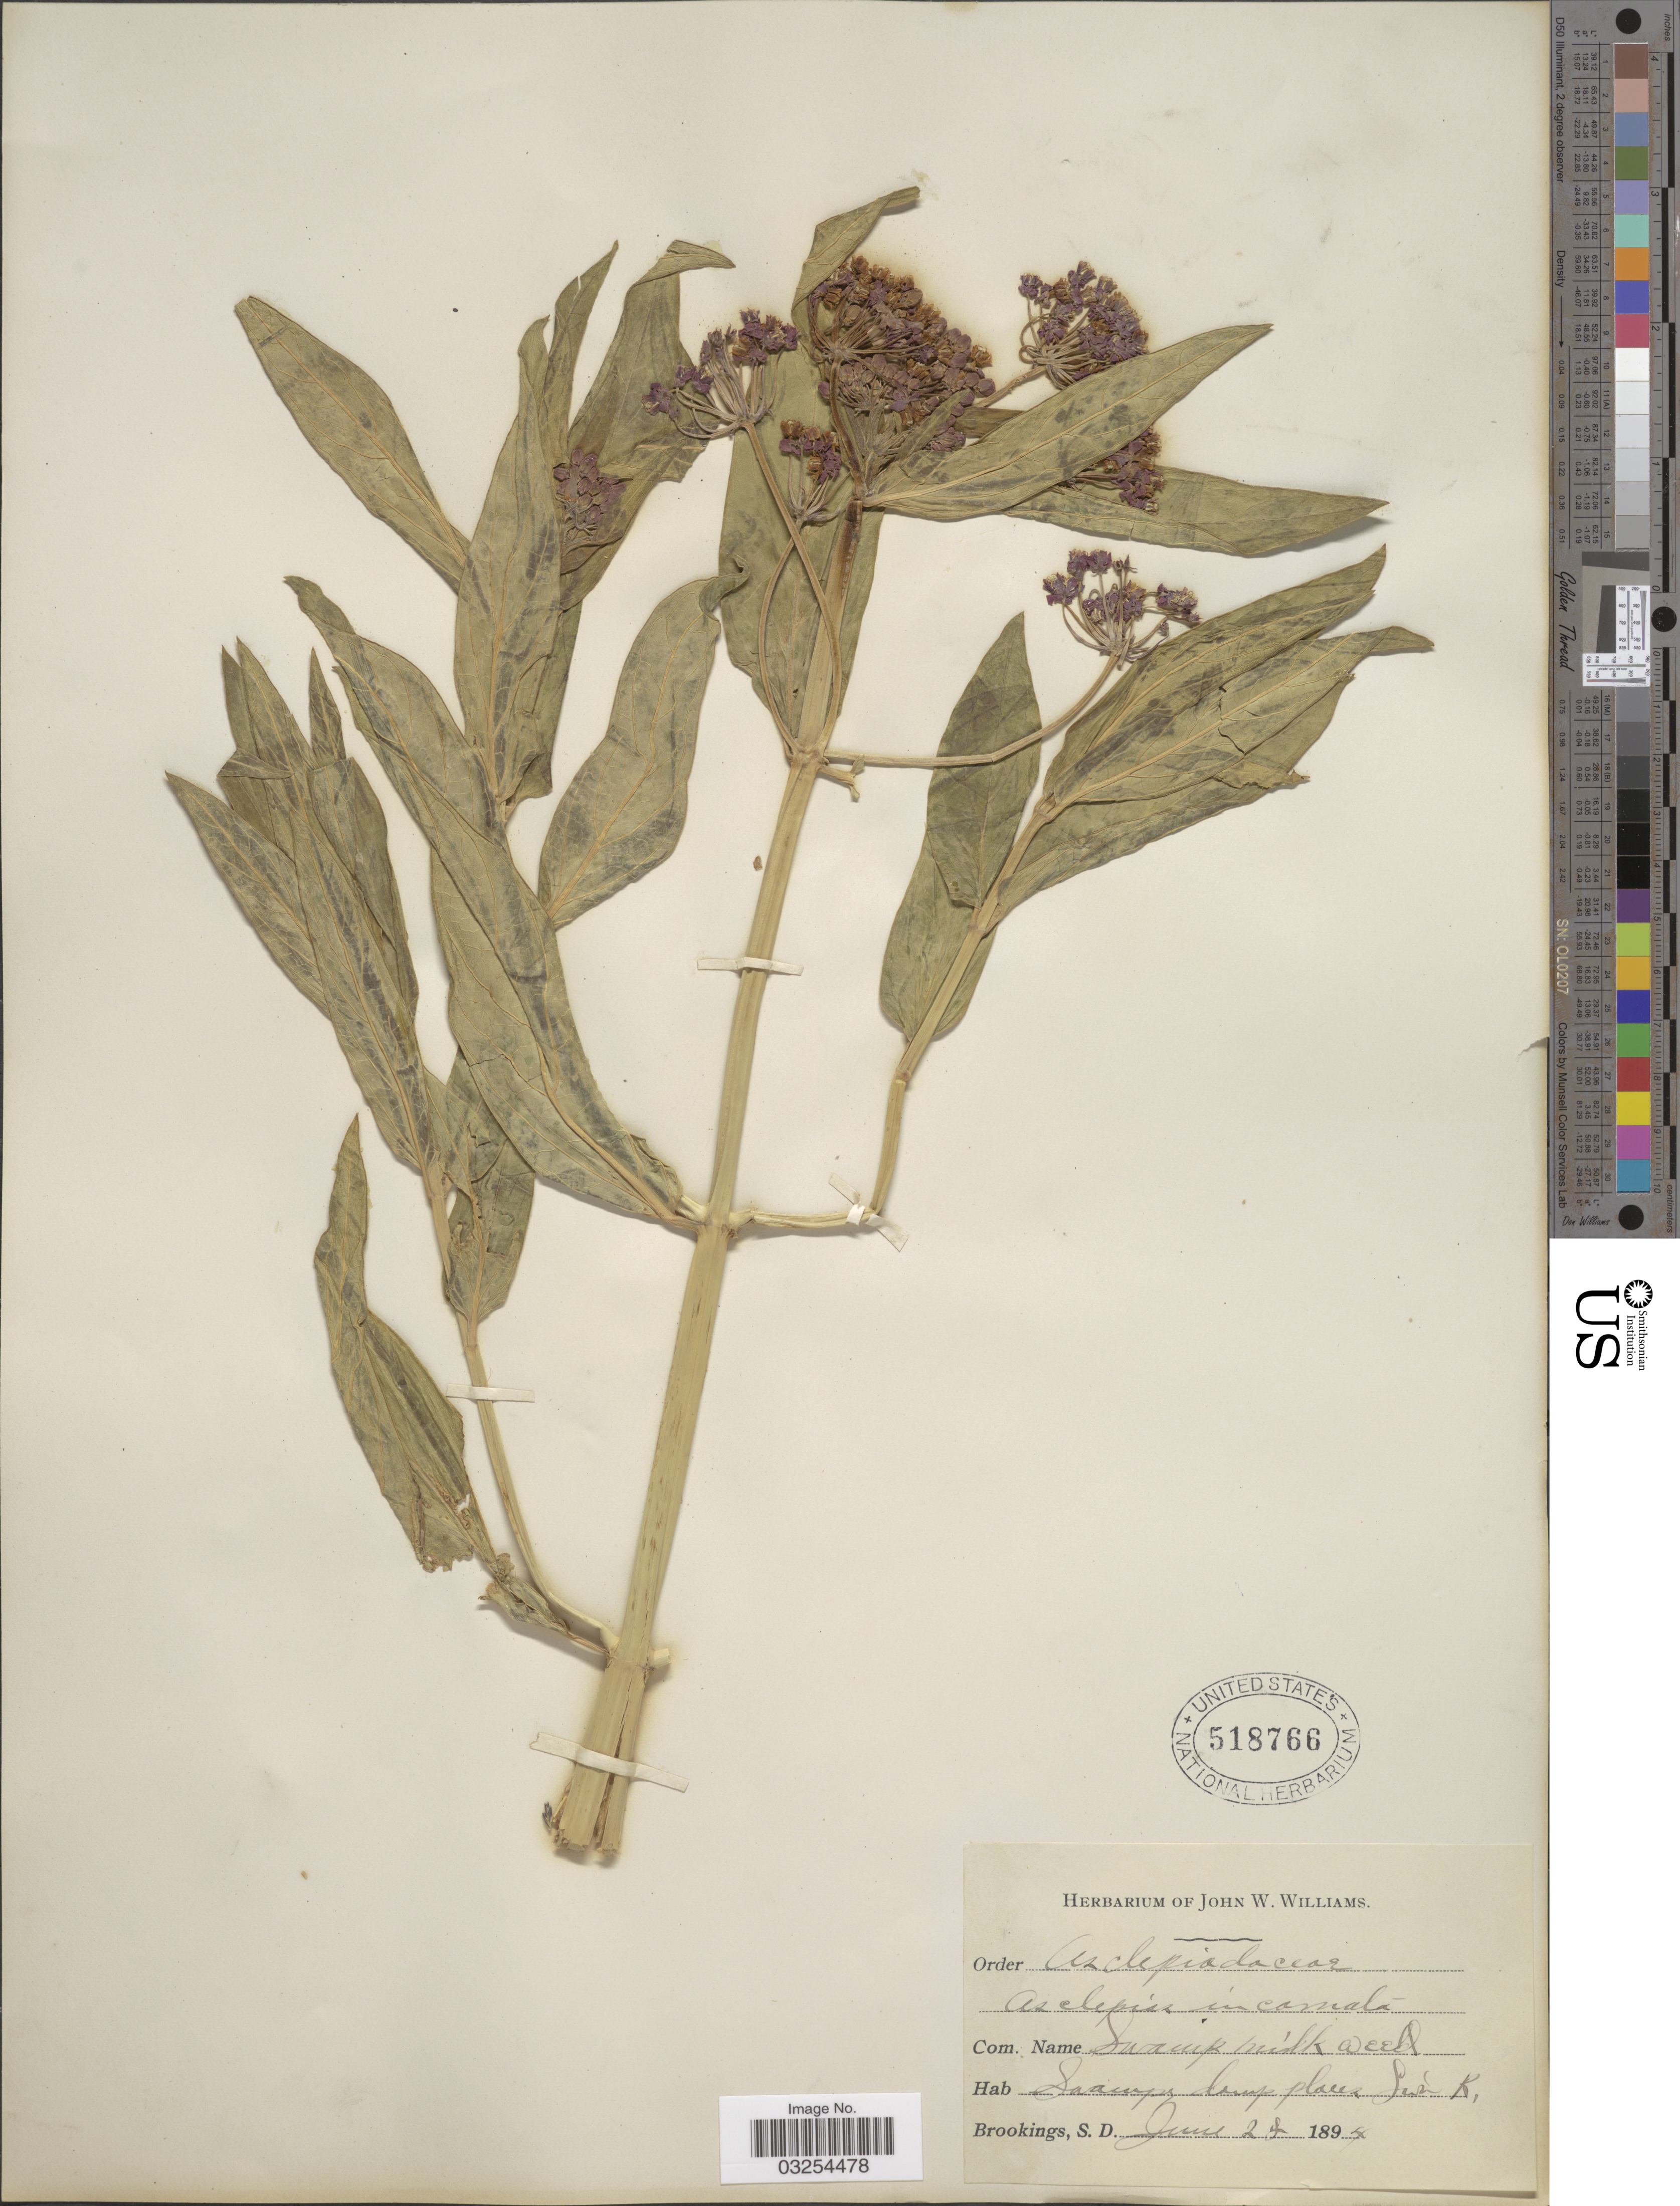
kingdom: Plantae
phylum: Tracheophyta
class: Magnoliopsida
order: Gentianales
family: Apocynaceae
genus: Asclepias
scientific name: Asclepias incarnata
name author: L.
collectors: ex herb. of John W. Williams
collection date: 1894-06-24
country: United States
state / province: South Dakota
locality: Swampy damp places, Swan R., Brookings.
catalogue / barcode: US 518766